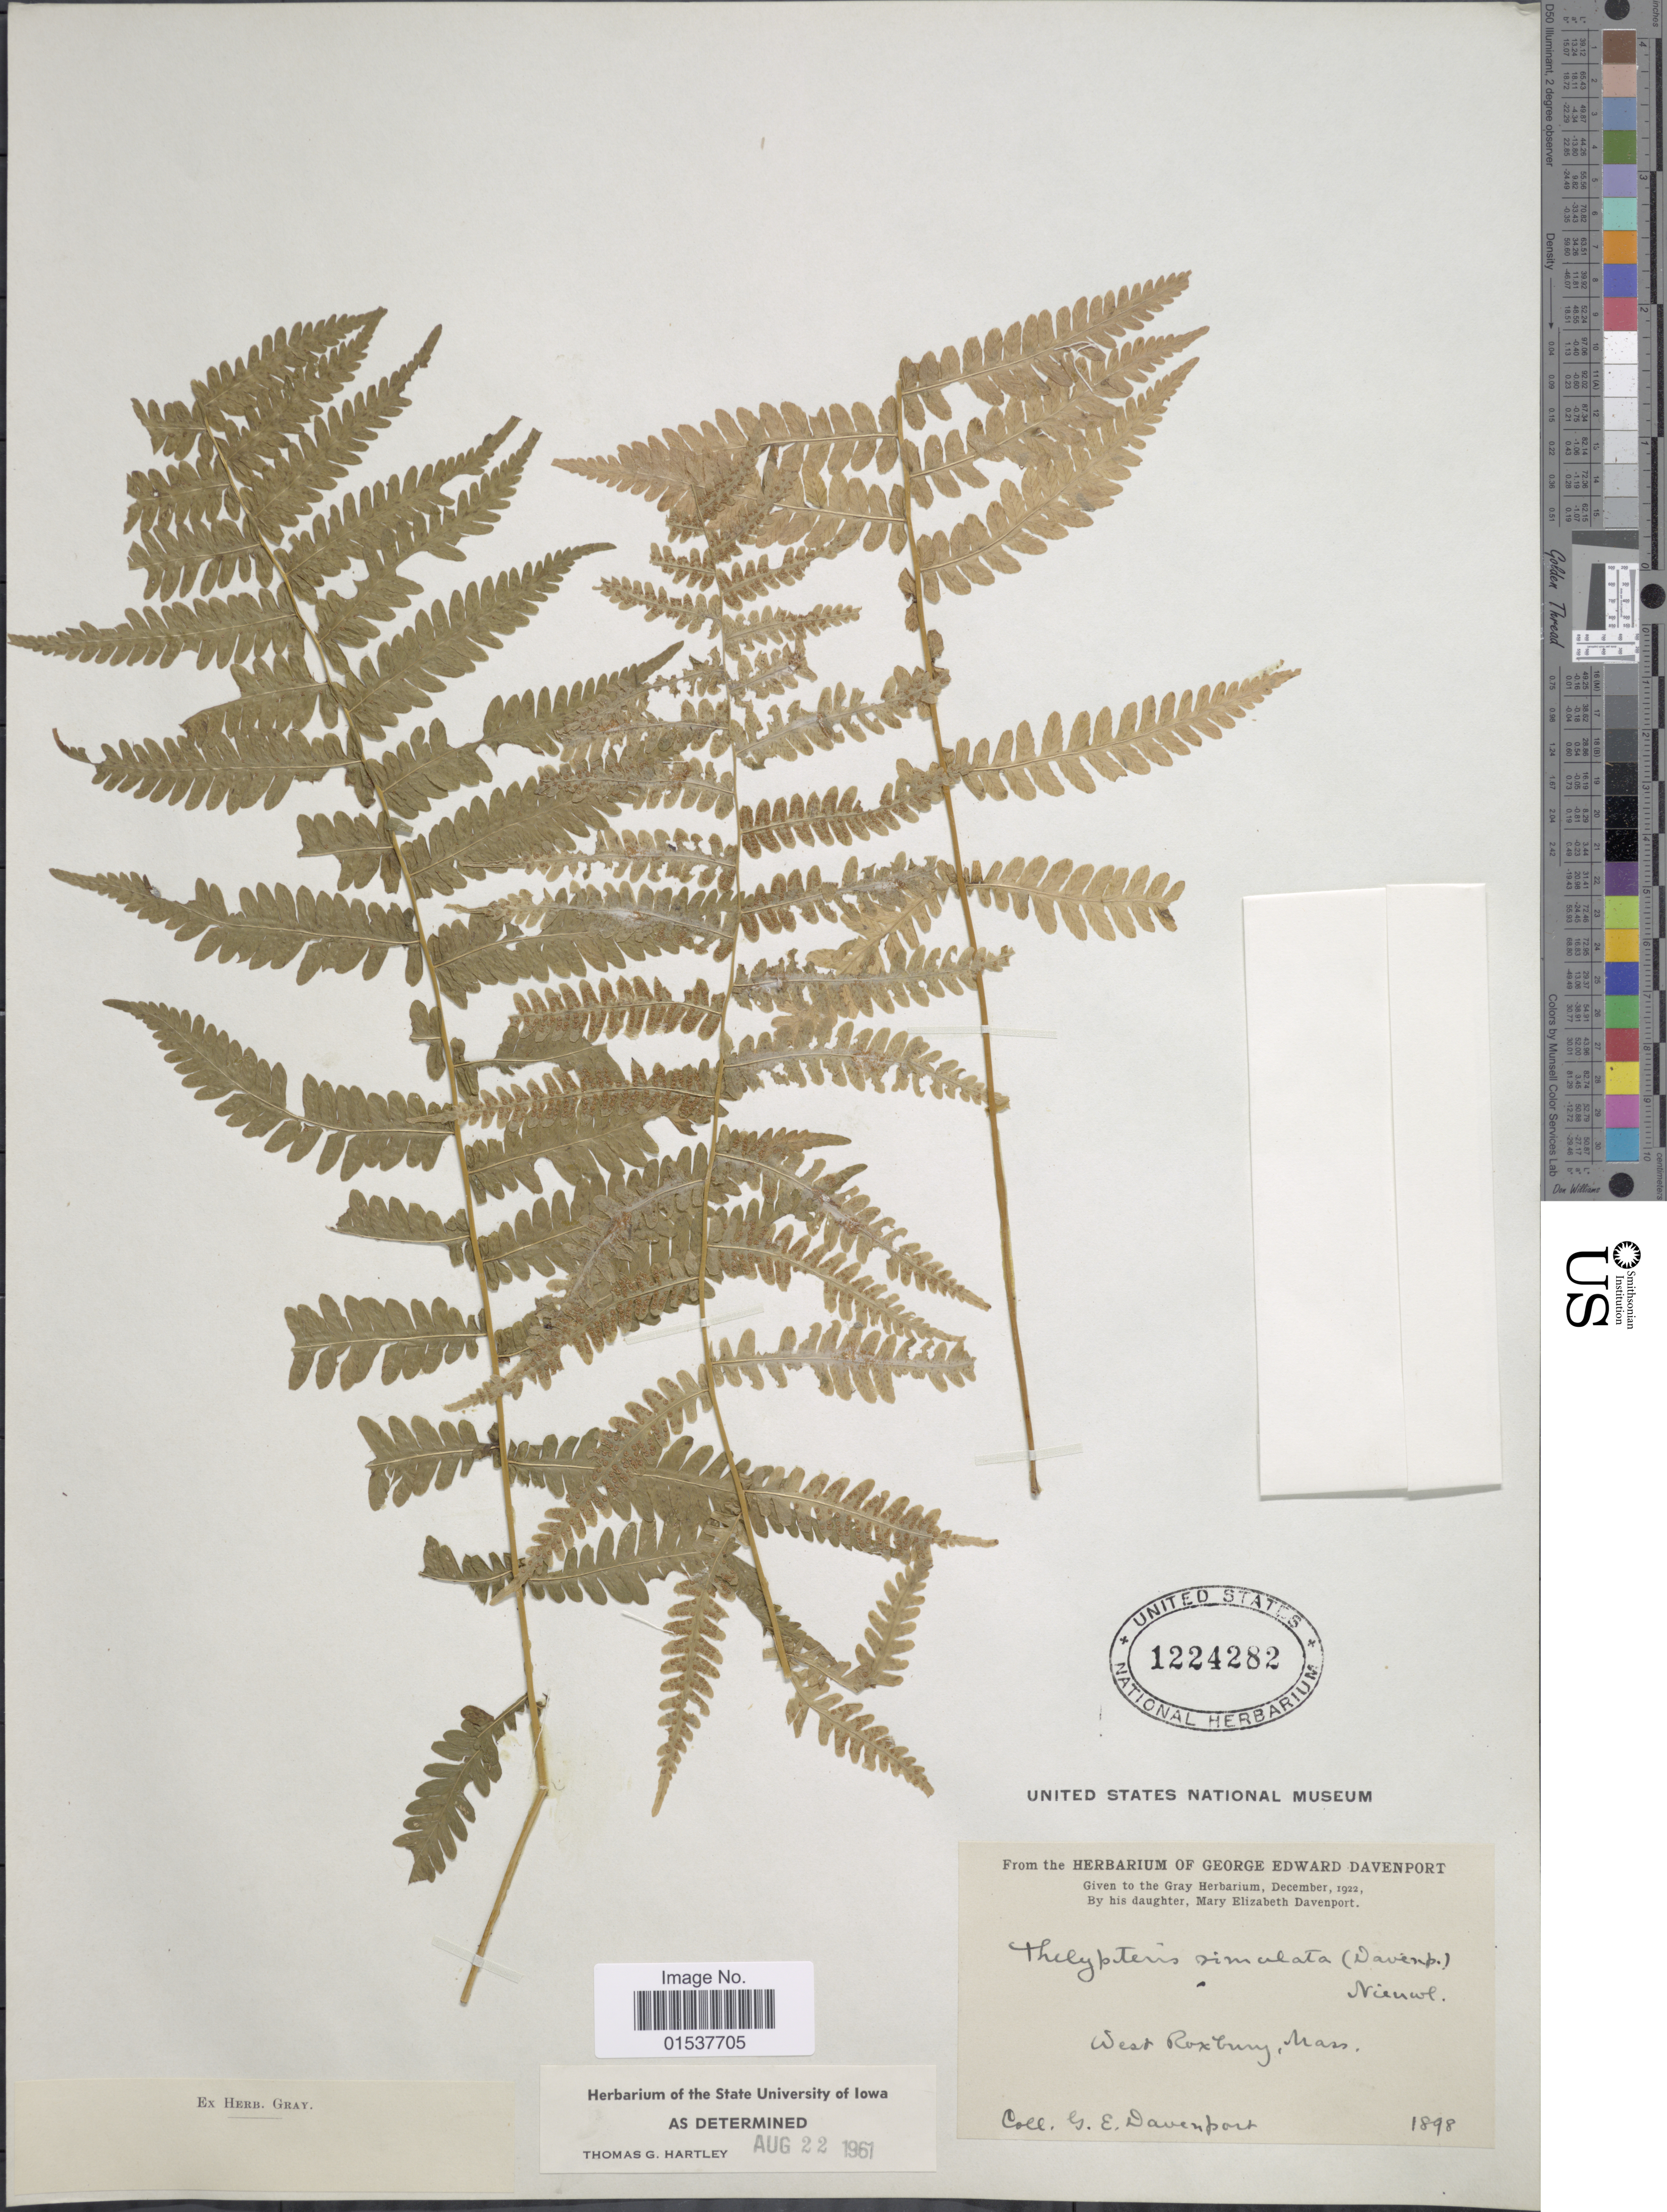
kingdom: Plantae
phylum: Tracheophyta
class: Polypodiopsida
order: Polypodiales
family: Thelypteridaceae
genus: Parathelypteris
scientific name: Parathelypteris simulata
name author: (Davenp.) Holttum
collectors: G. E. Davenport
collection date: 1898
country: United States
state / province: Massachusetts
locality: West Roxbury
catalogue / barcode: US 1224282